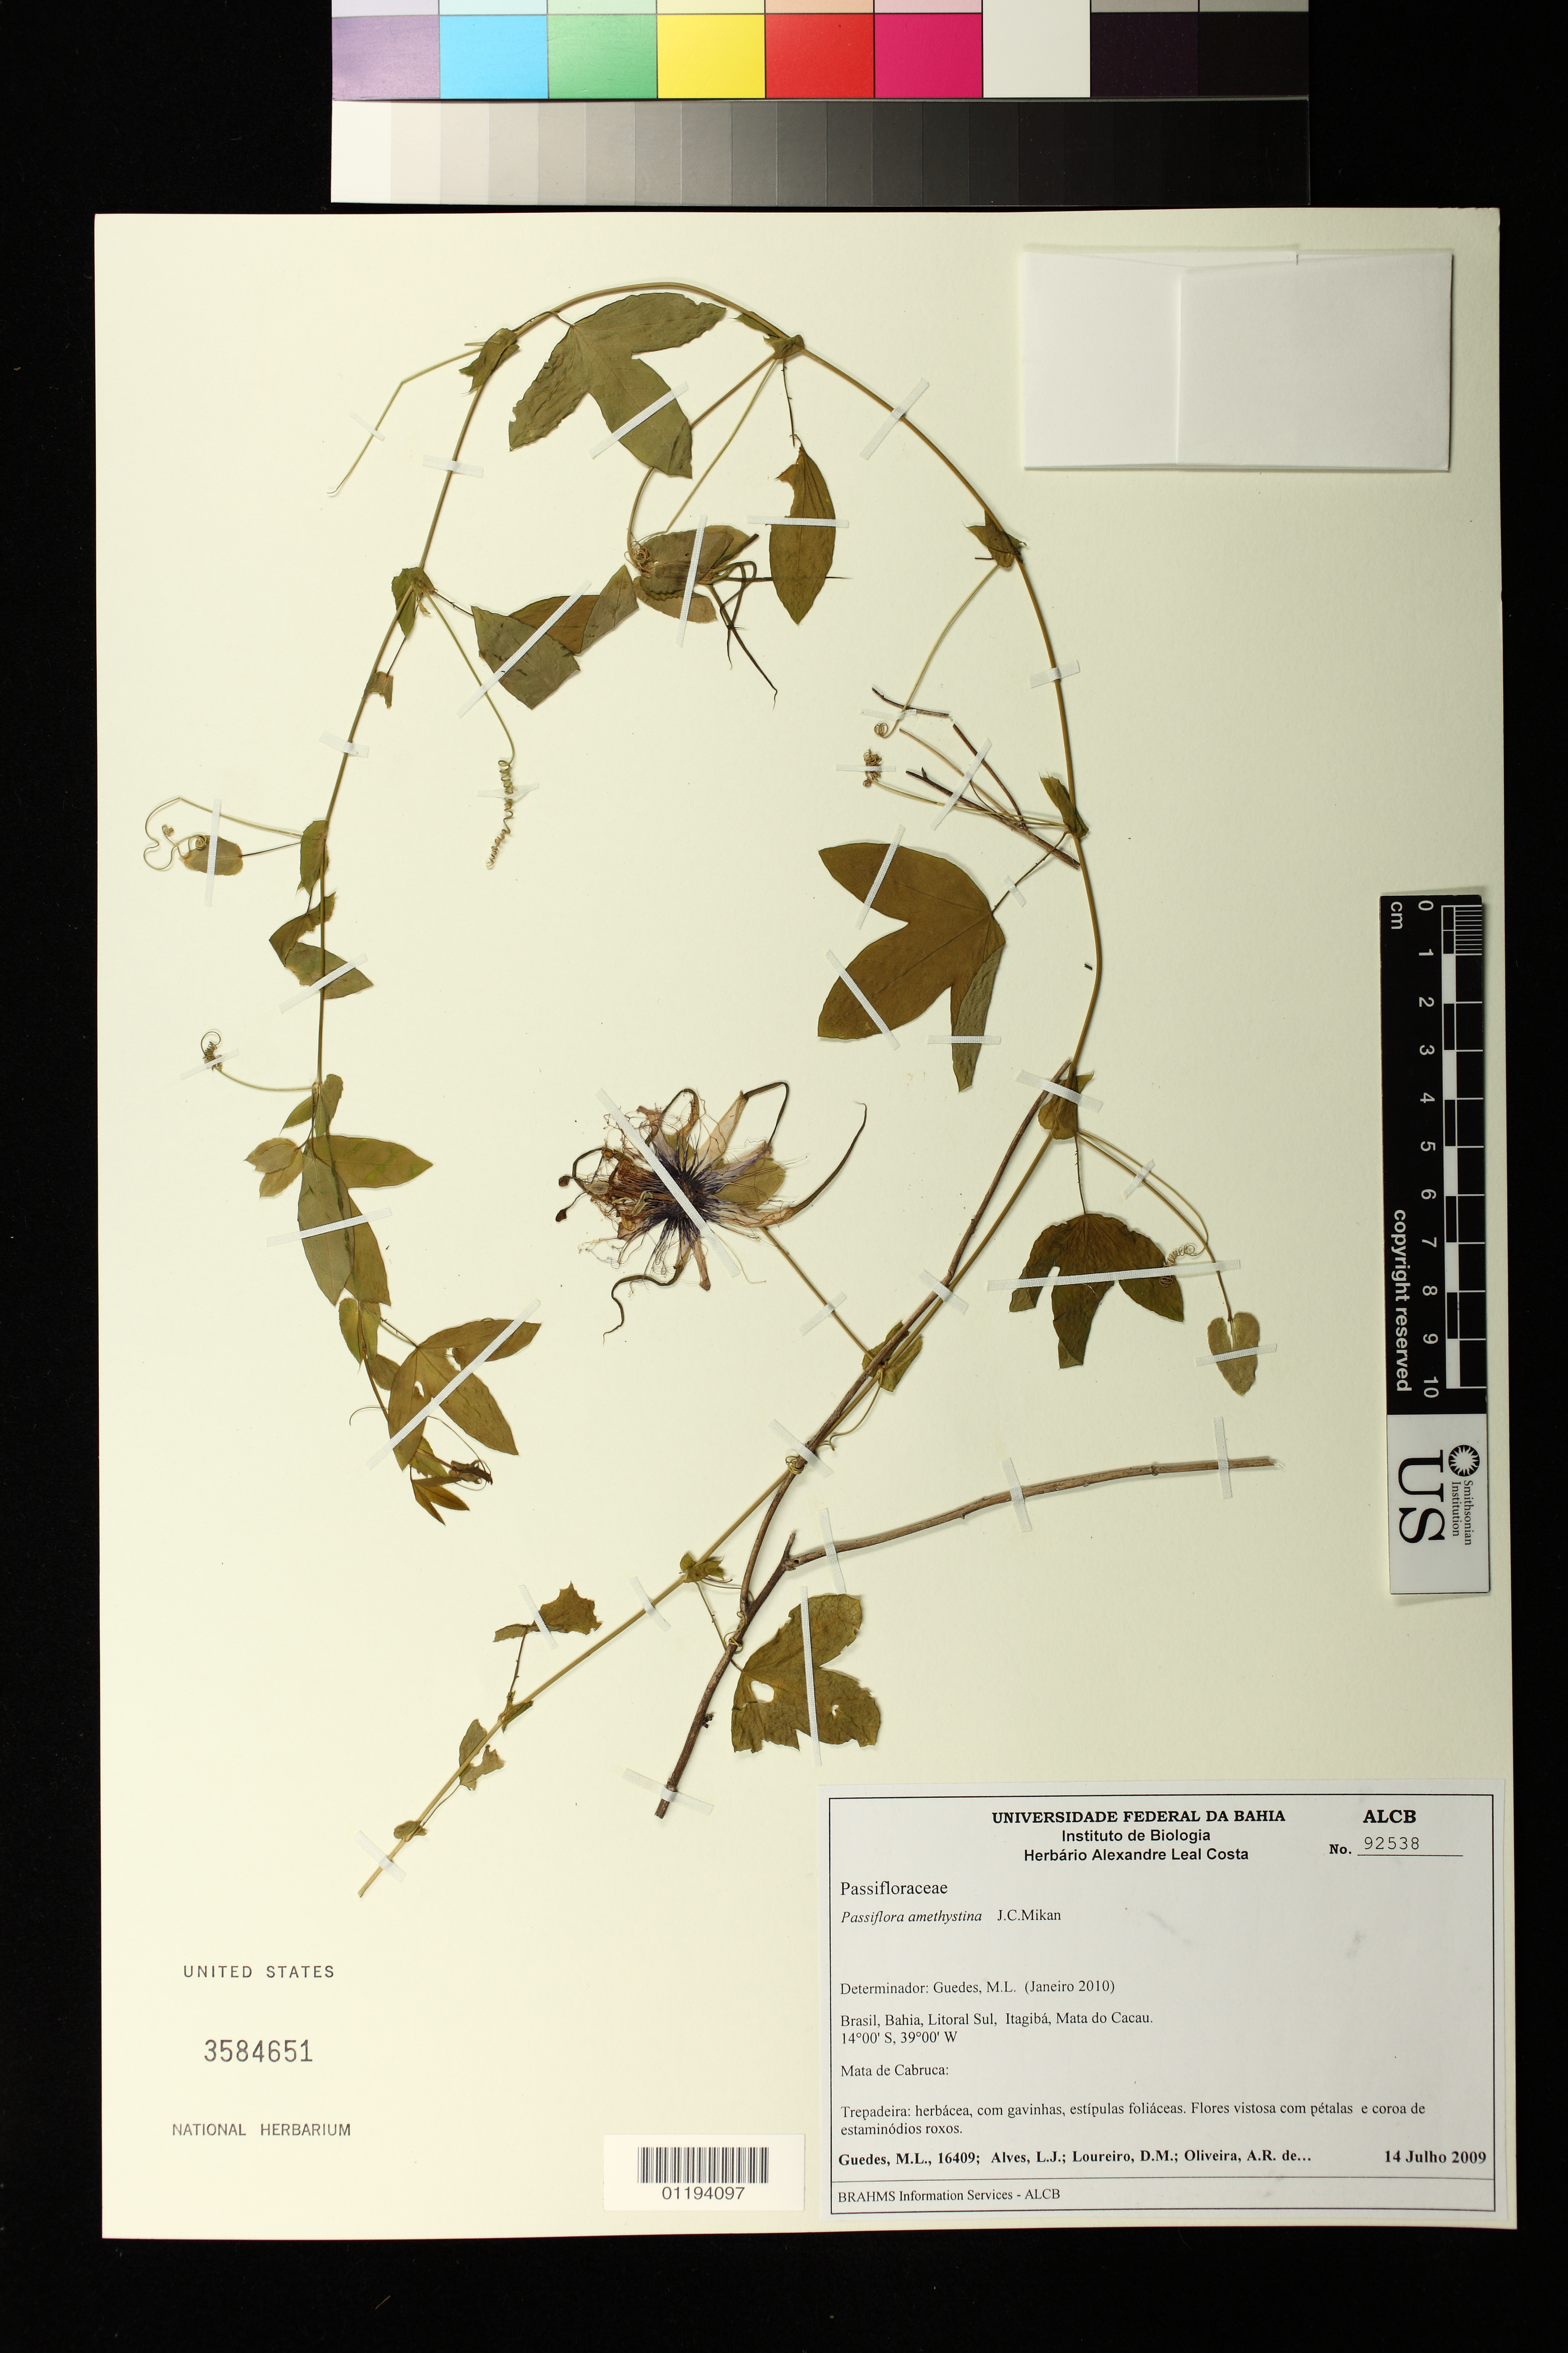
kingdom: Plantae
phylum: Tracheophyta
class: Magnoliopsida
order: Malpighiales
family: Passifloraceae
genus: Passiflora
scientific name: Passiflora amethystina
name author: J.C. Mikan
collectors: M. L. Guedes, L. J. Alves, D. Loureiro & A. R. Oliveira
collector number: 16409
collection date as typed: Jul 14 2009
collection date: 2009-07-14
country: Brazil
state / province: Bahia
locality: Bahia, Litoral Sul, Itagiba, Mata do Cacau. Mata de Cabruca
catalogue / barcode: US 3584651